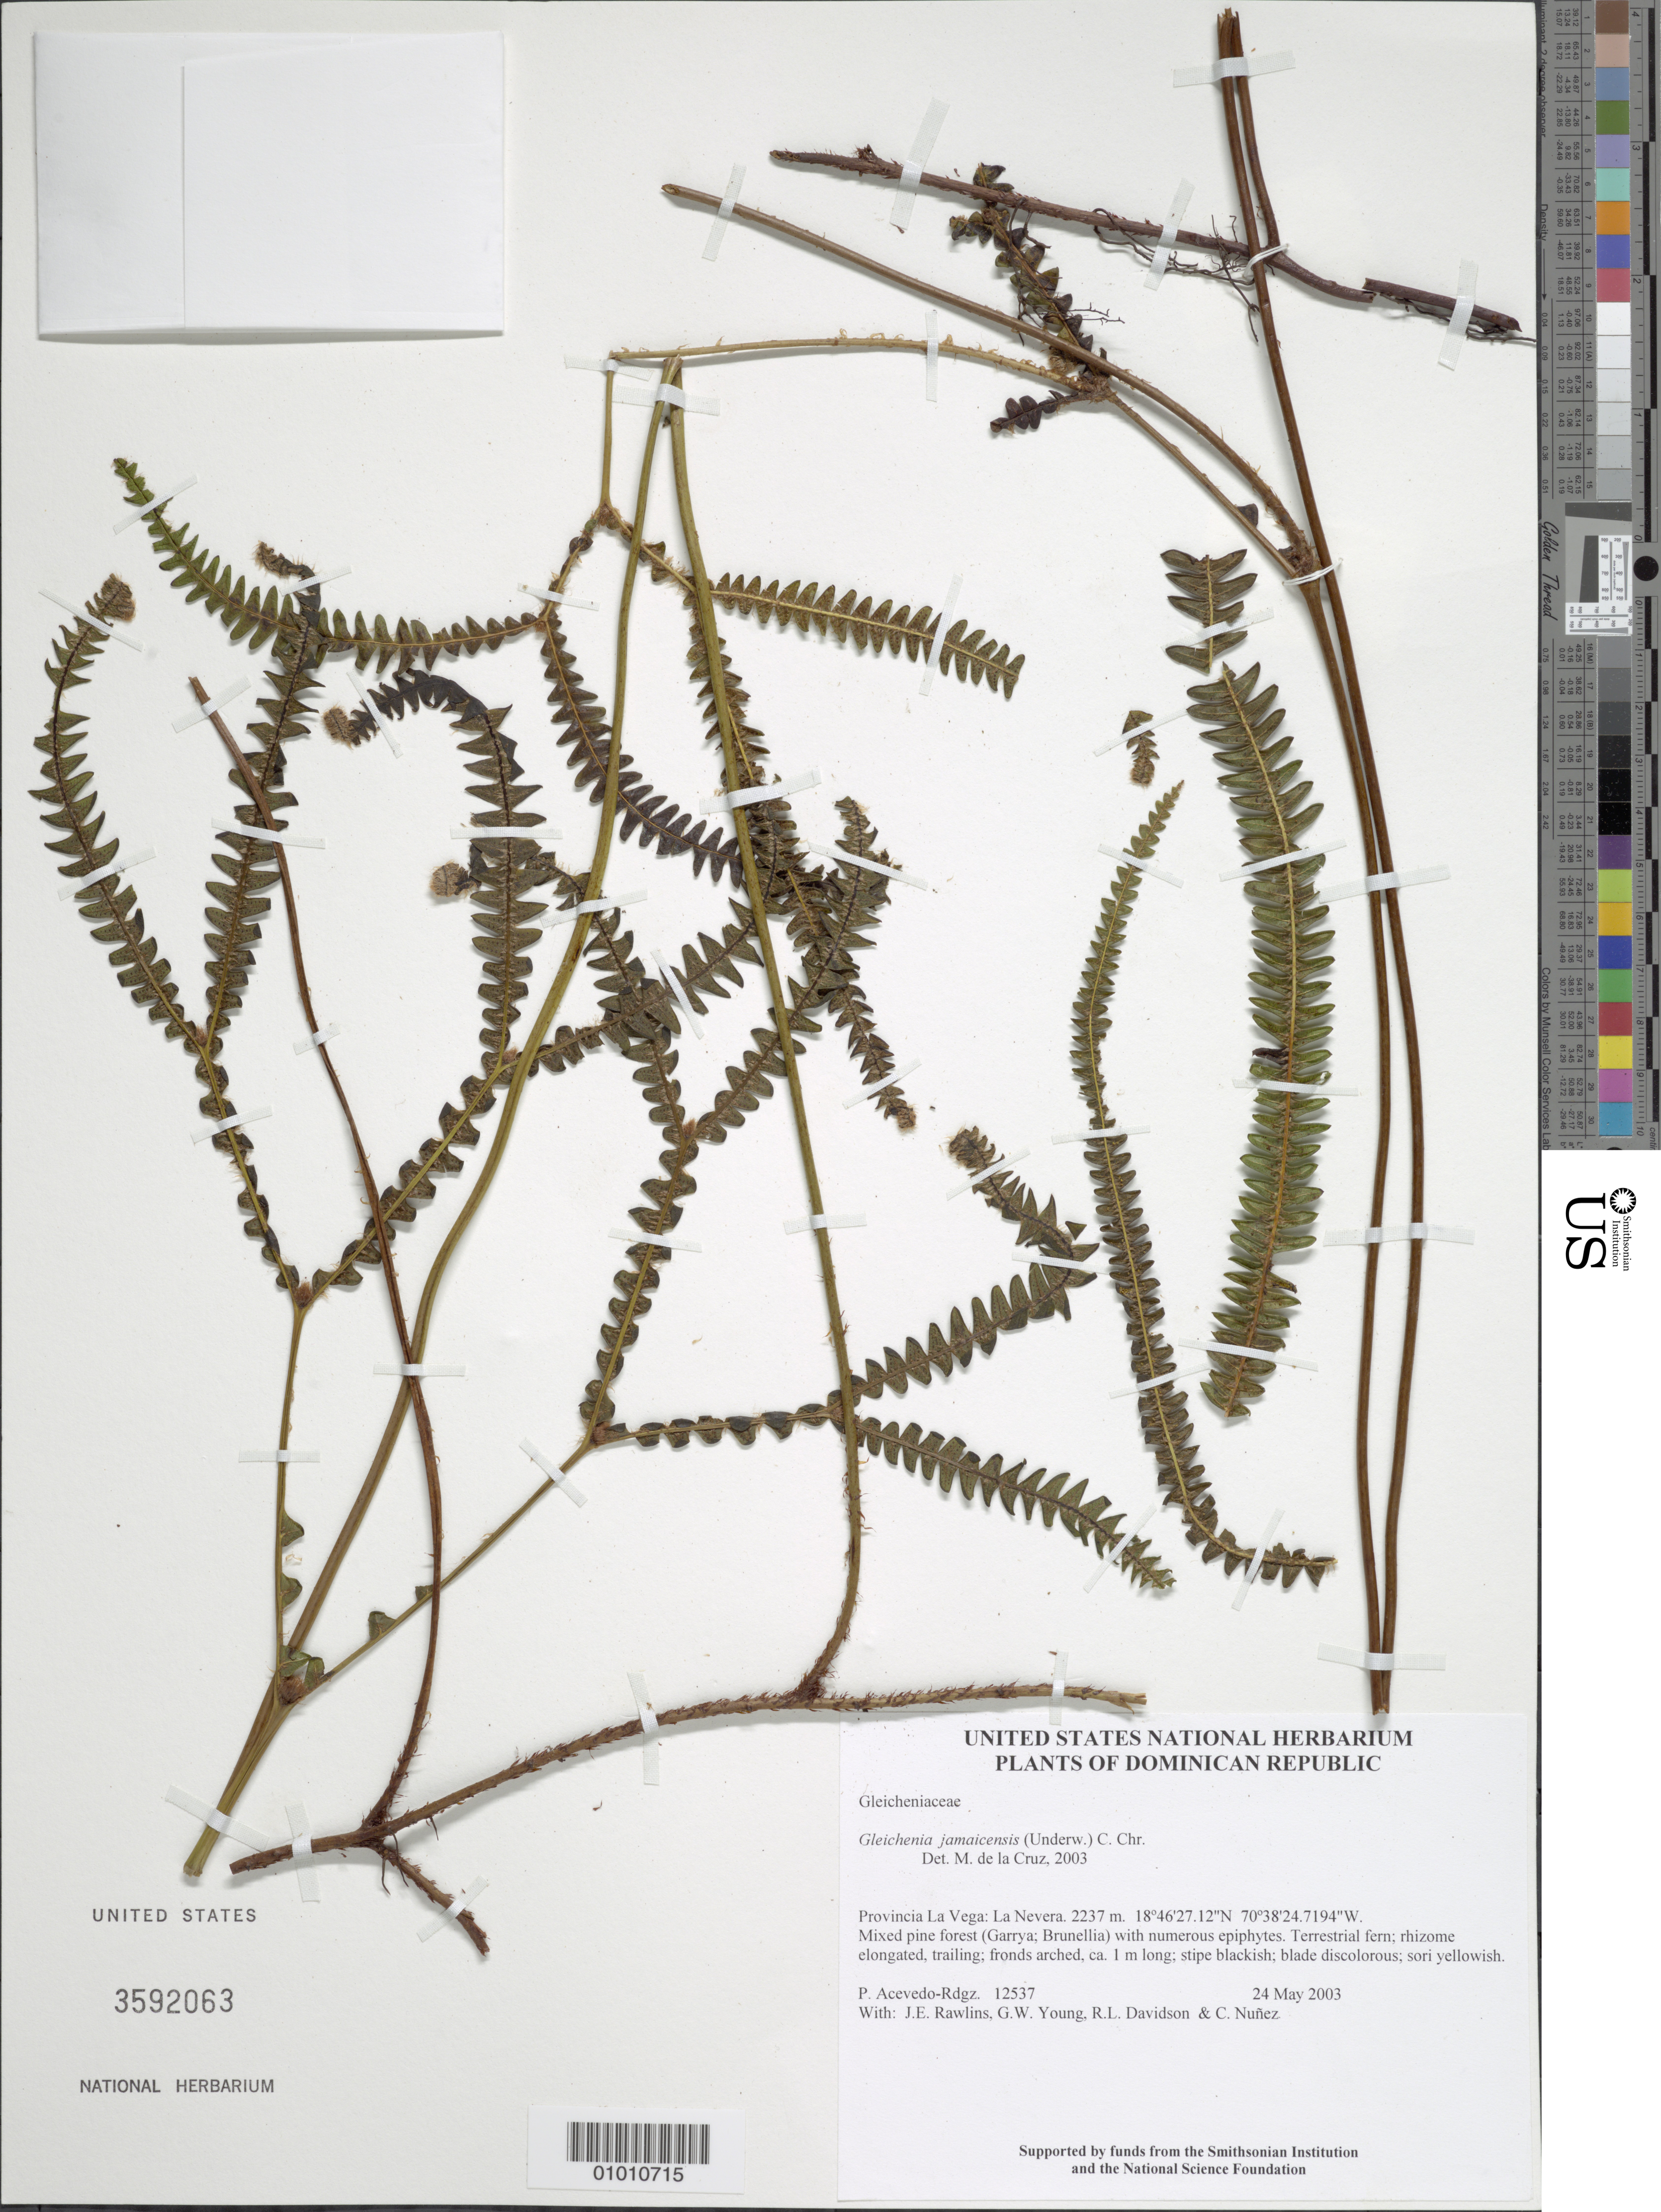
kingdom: Plantae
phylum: Tracheophyta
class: Polypodiopsida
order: Gleicheniales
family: Gleicheniaceae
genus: Sticherus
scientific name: Sticherus jamaicensis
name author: (Underw.) Nakai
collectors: P. Acevedo-Rodr., J. Rawlins, G. Young, R. Davidson & C. Nunez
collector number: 12537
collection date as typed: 24 May 2003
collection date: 2003-05-24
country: Dominican Republic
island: Hispaniola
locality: Provincia La Vega: La Nevera.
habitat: Mixed pine forest (Garrya; Brunellia) with numerous epiphytes.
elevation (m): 2237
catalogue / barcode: US 3592063